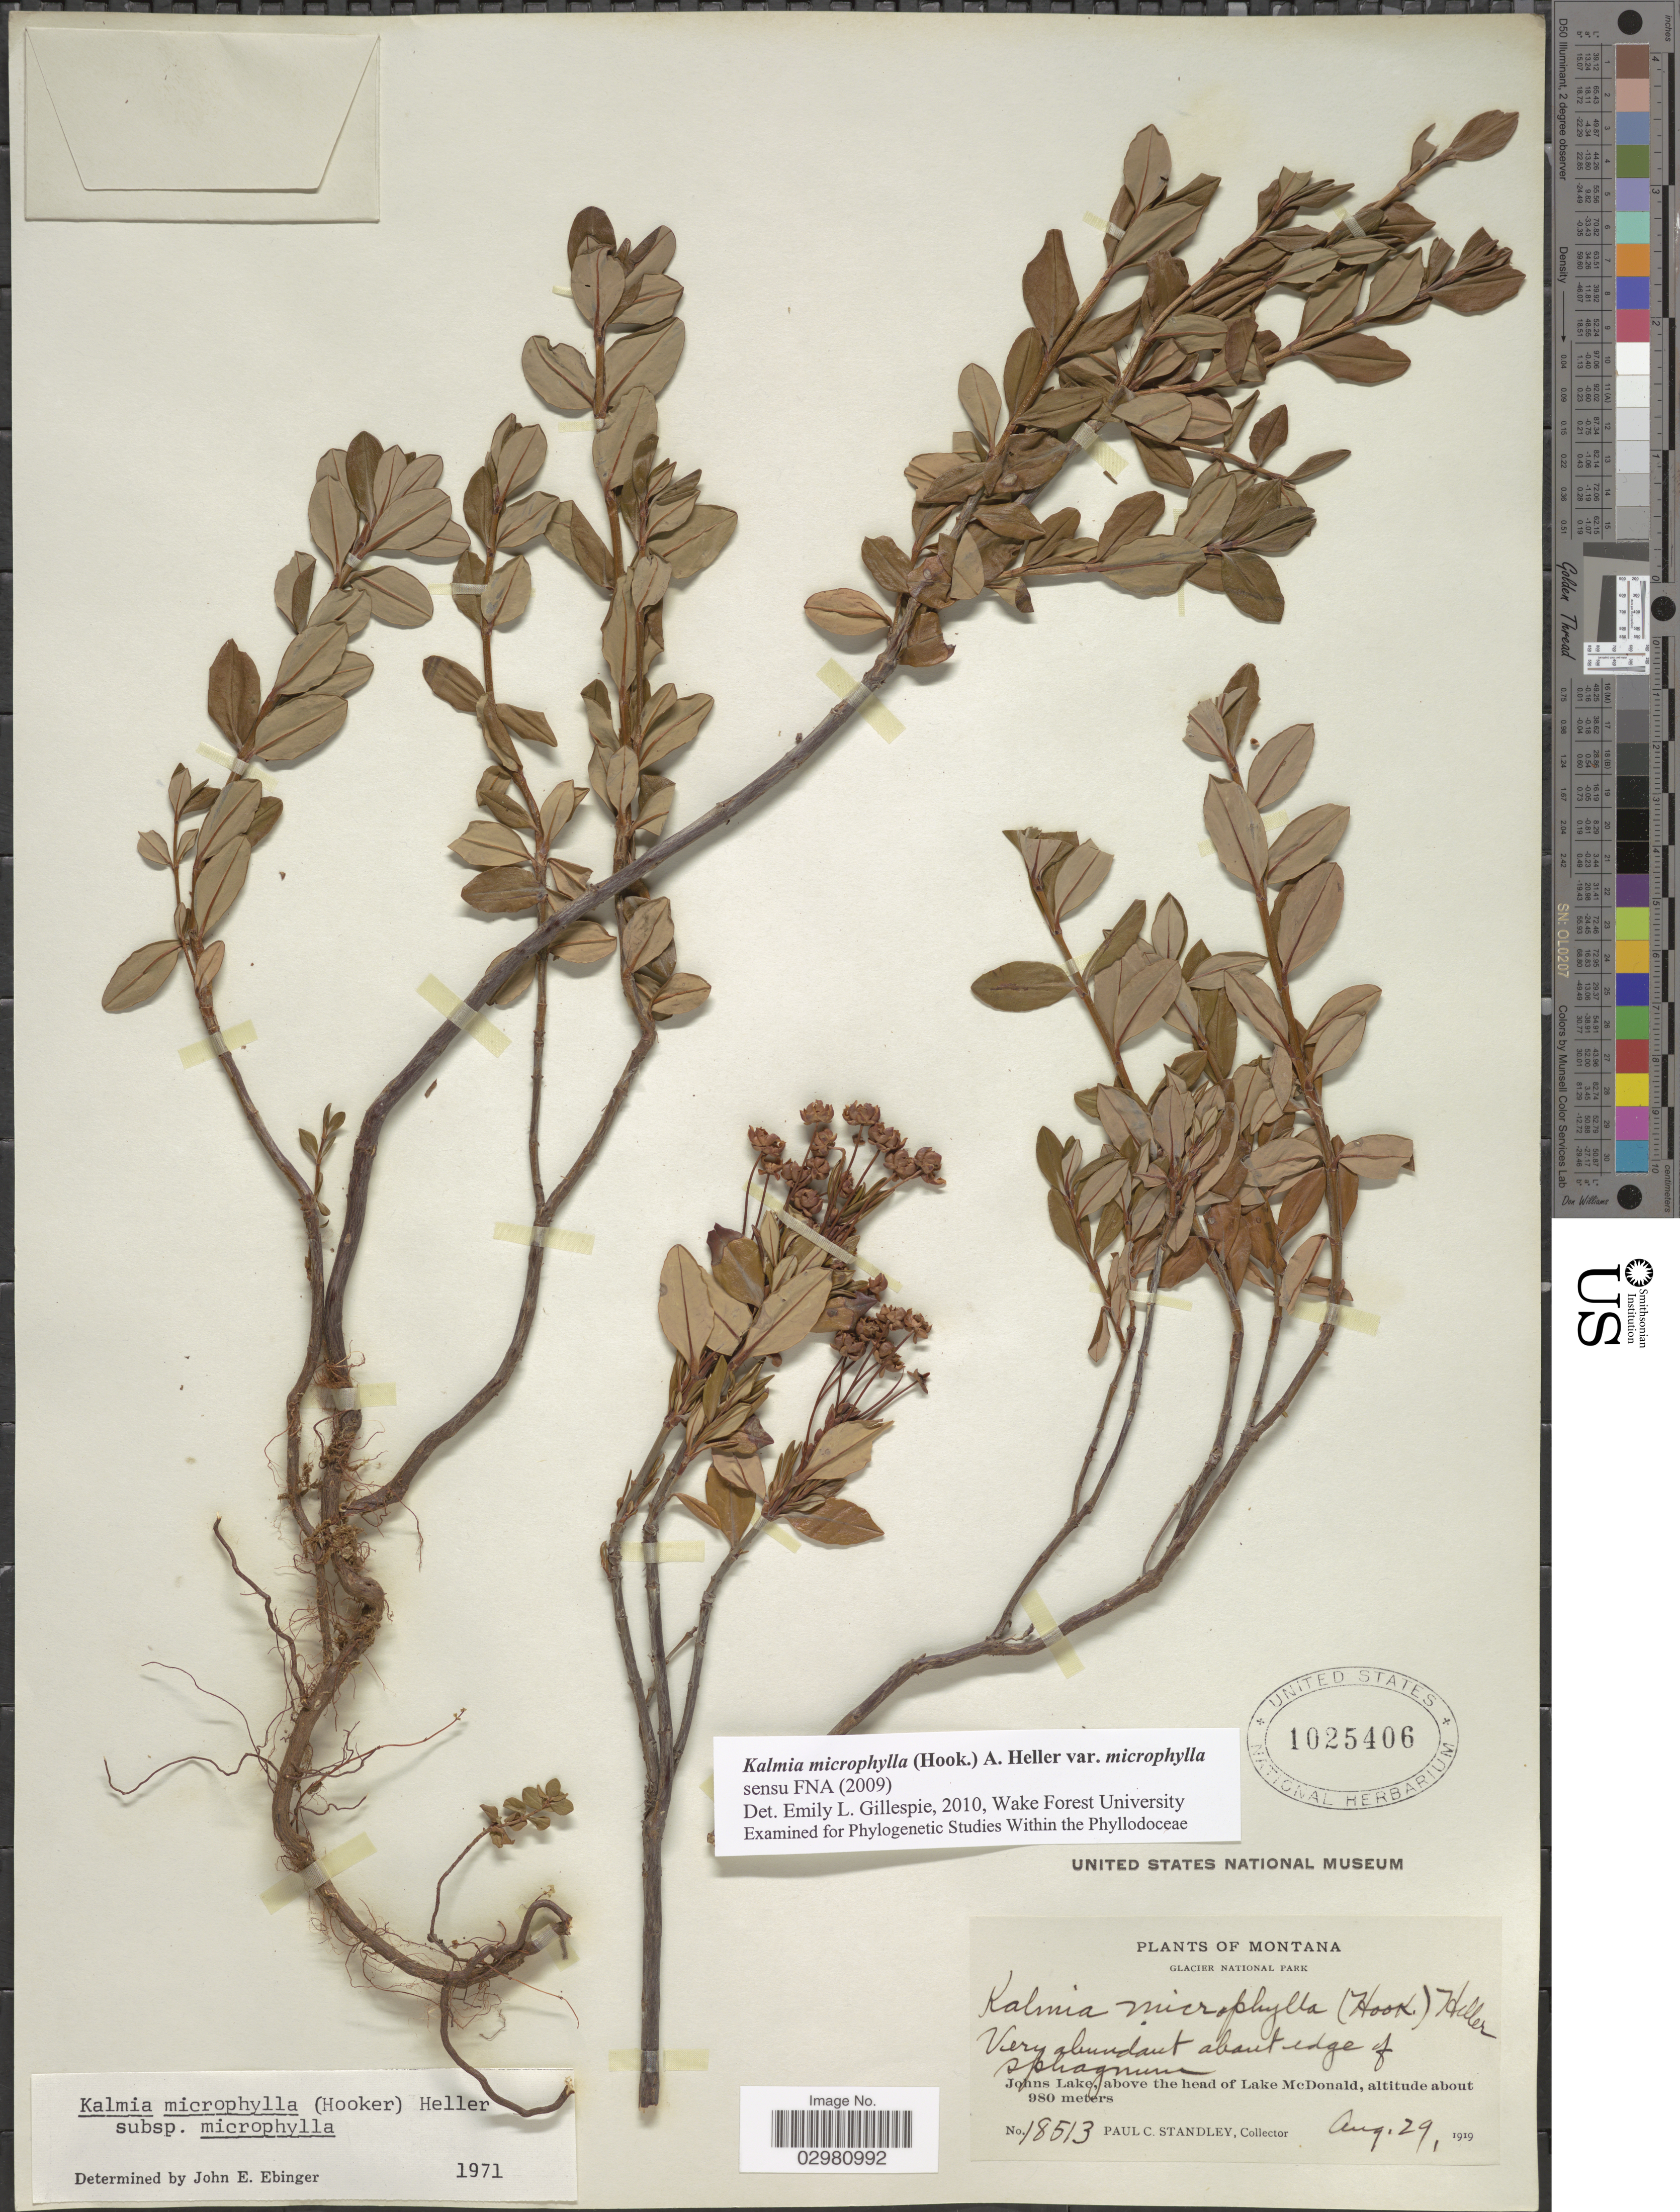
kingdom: Plantae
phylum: Tracheophyta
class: Magnoliopsida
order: Ericales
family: Ericaceae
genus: Kalmia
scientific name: Kalmia microphylla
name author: (Hook.) A. Heller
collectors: P. C. Standley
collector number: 18513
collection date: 1919-08-29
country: United States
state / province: Montana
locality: Glacier National Park. Johns Lake, above the head of Lake McDonald.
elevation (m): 980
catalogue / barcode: US 1025406